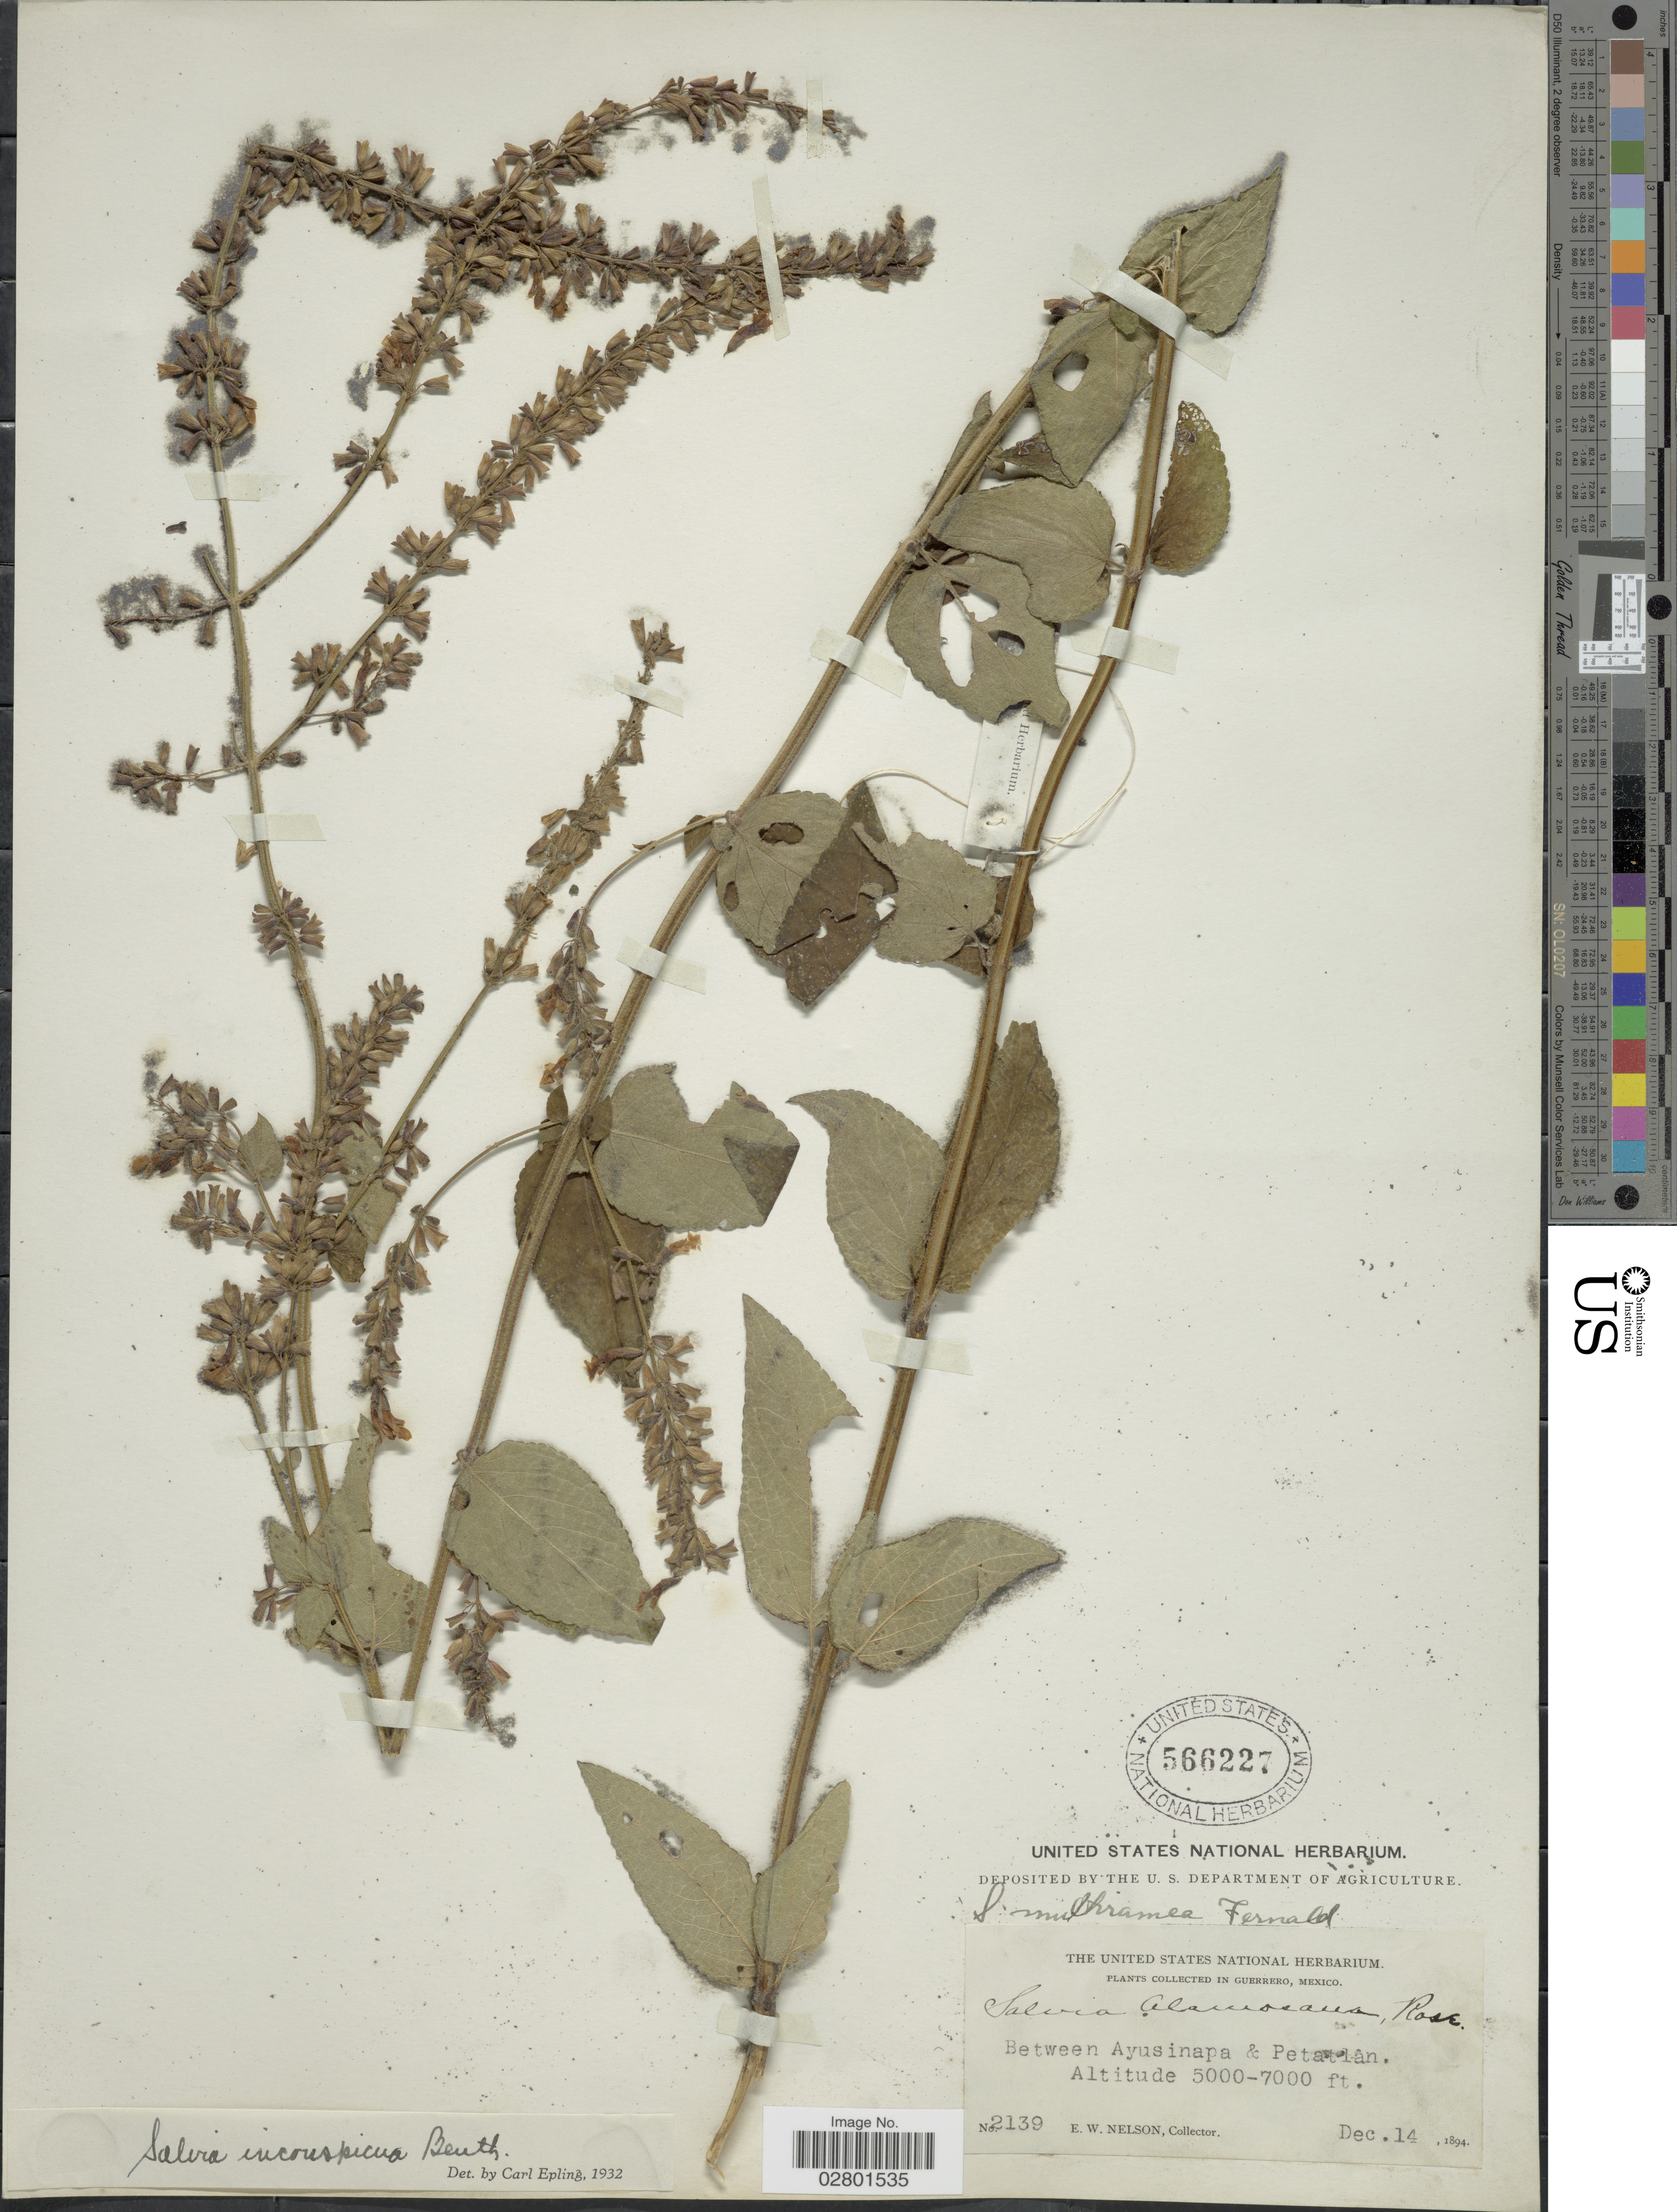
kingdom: Plantae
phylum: Tracheophyta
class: Magnoliopsida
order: Lamiales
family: Lamiaceae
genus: Salvia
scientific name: Salvia inconspicua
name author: Benth.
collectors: E. W. Nelson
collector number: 2139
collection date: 1894-12-14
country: Mexico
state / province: Guerrero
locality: Between Ayusinapa & Petatlan.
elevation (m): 1524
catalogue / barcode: US 566227